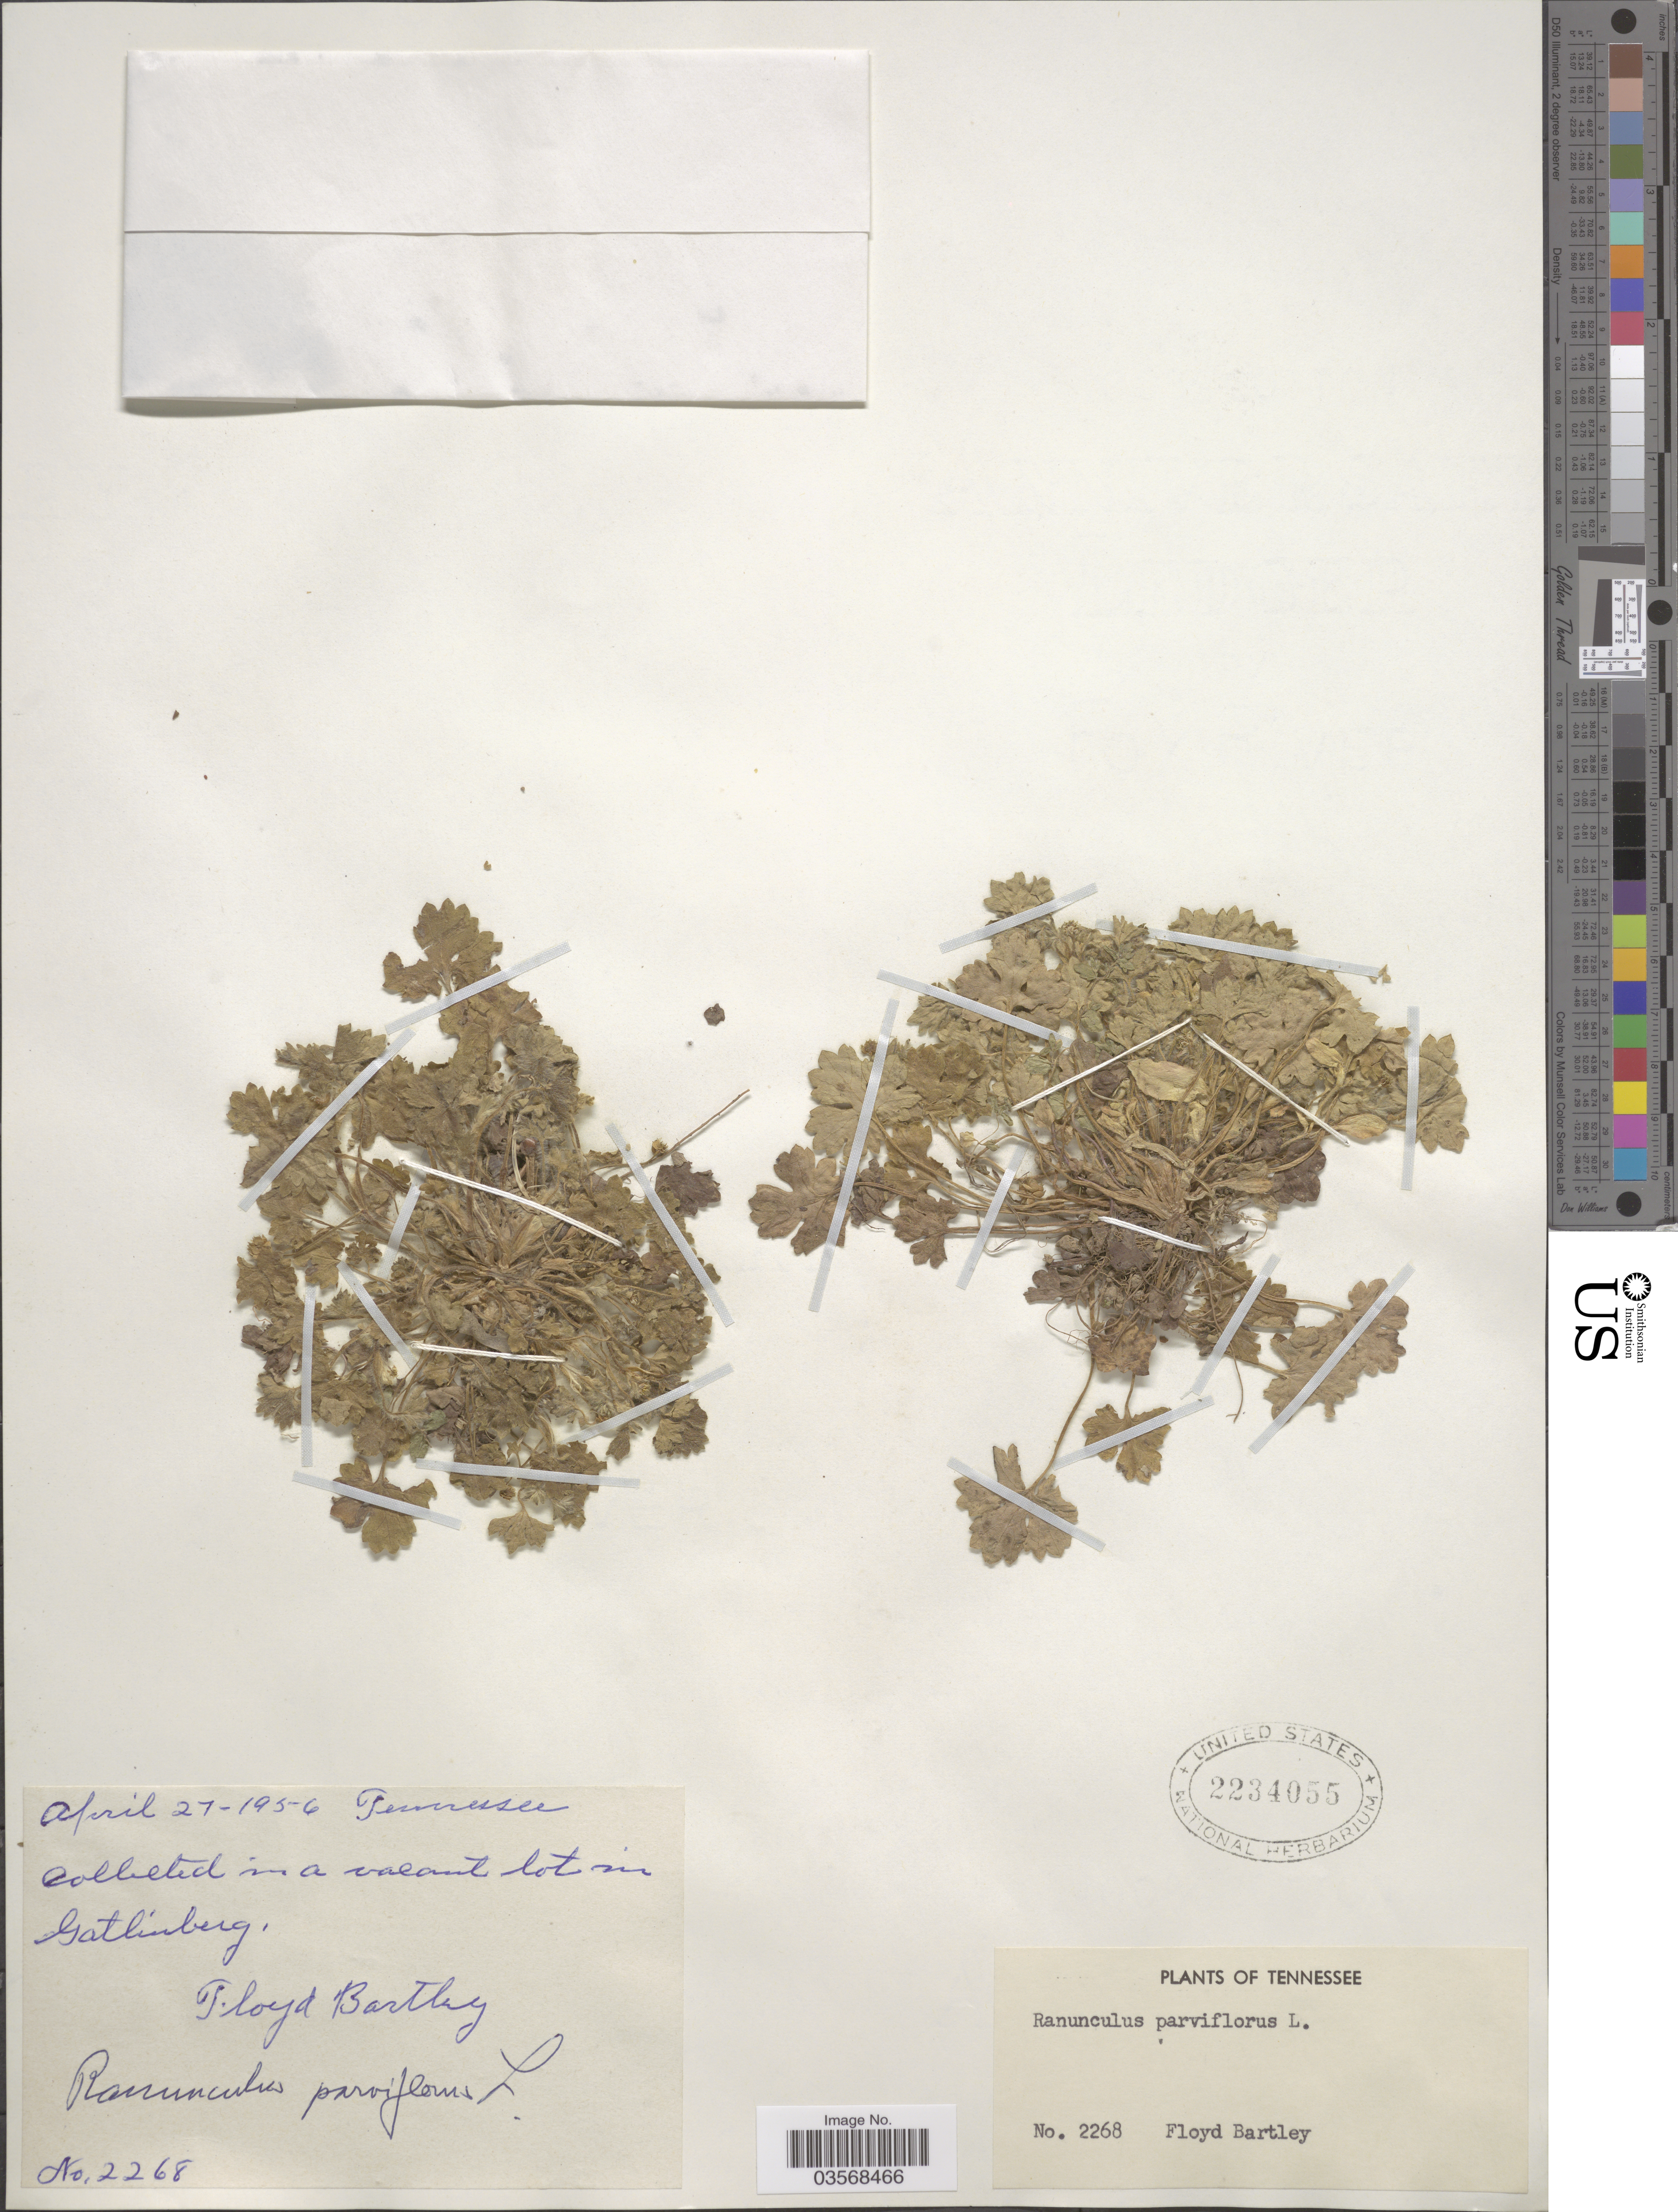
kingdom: Plantae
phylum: Tracheophyta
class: Magnoliopsida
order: Ranunculales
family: Ranunculaceae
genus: Ranunculus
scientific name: Ranunculus parviflorus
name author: L.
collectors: F. Bartley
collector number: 2268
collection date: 1956-04-27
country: United States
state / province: Tennessee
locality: Collected in a vacant lot in Gatlinberg.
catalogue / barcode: US 2234055